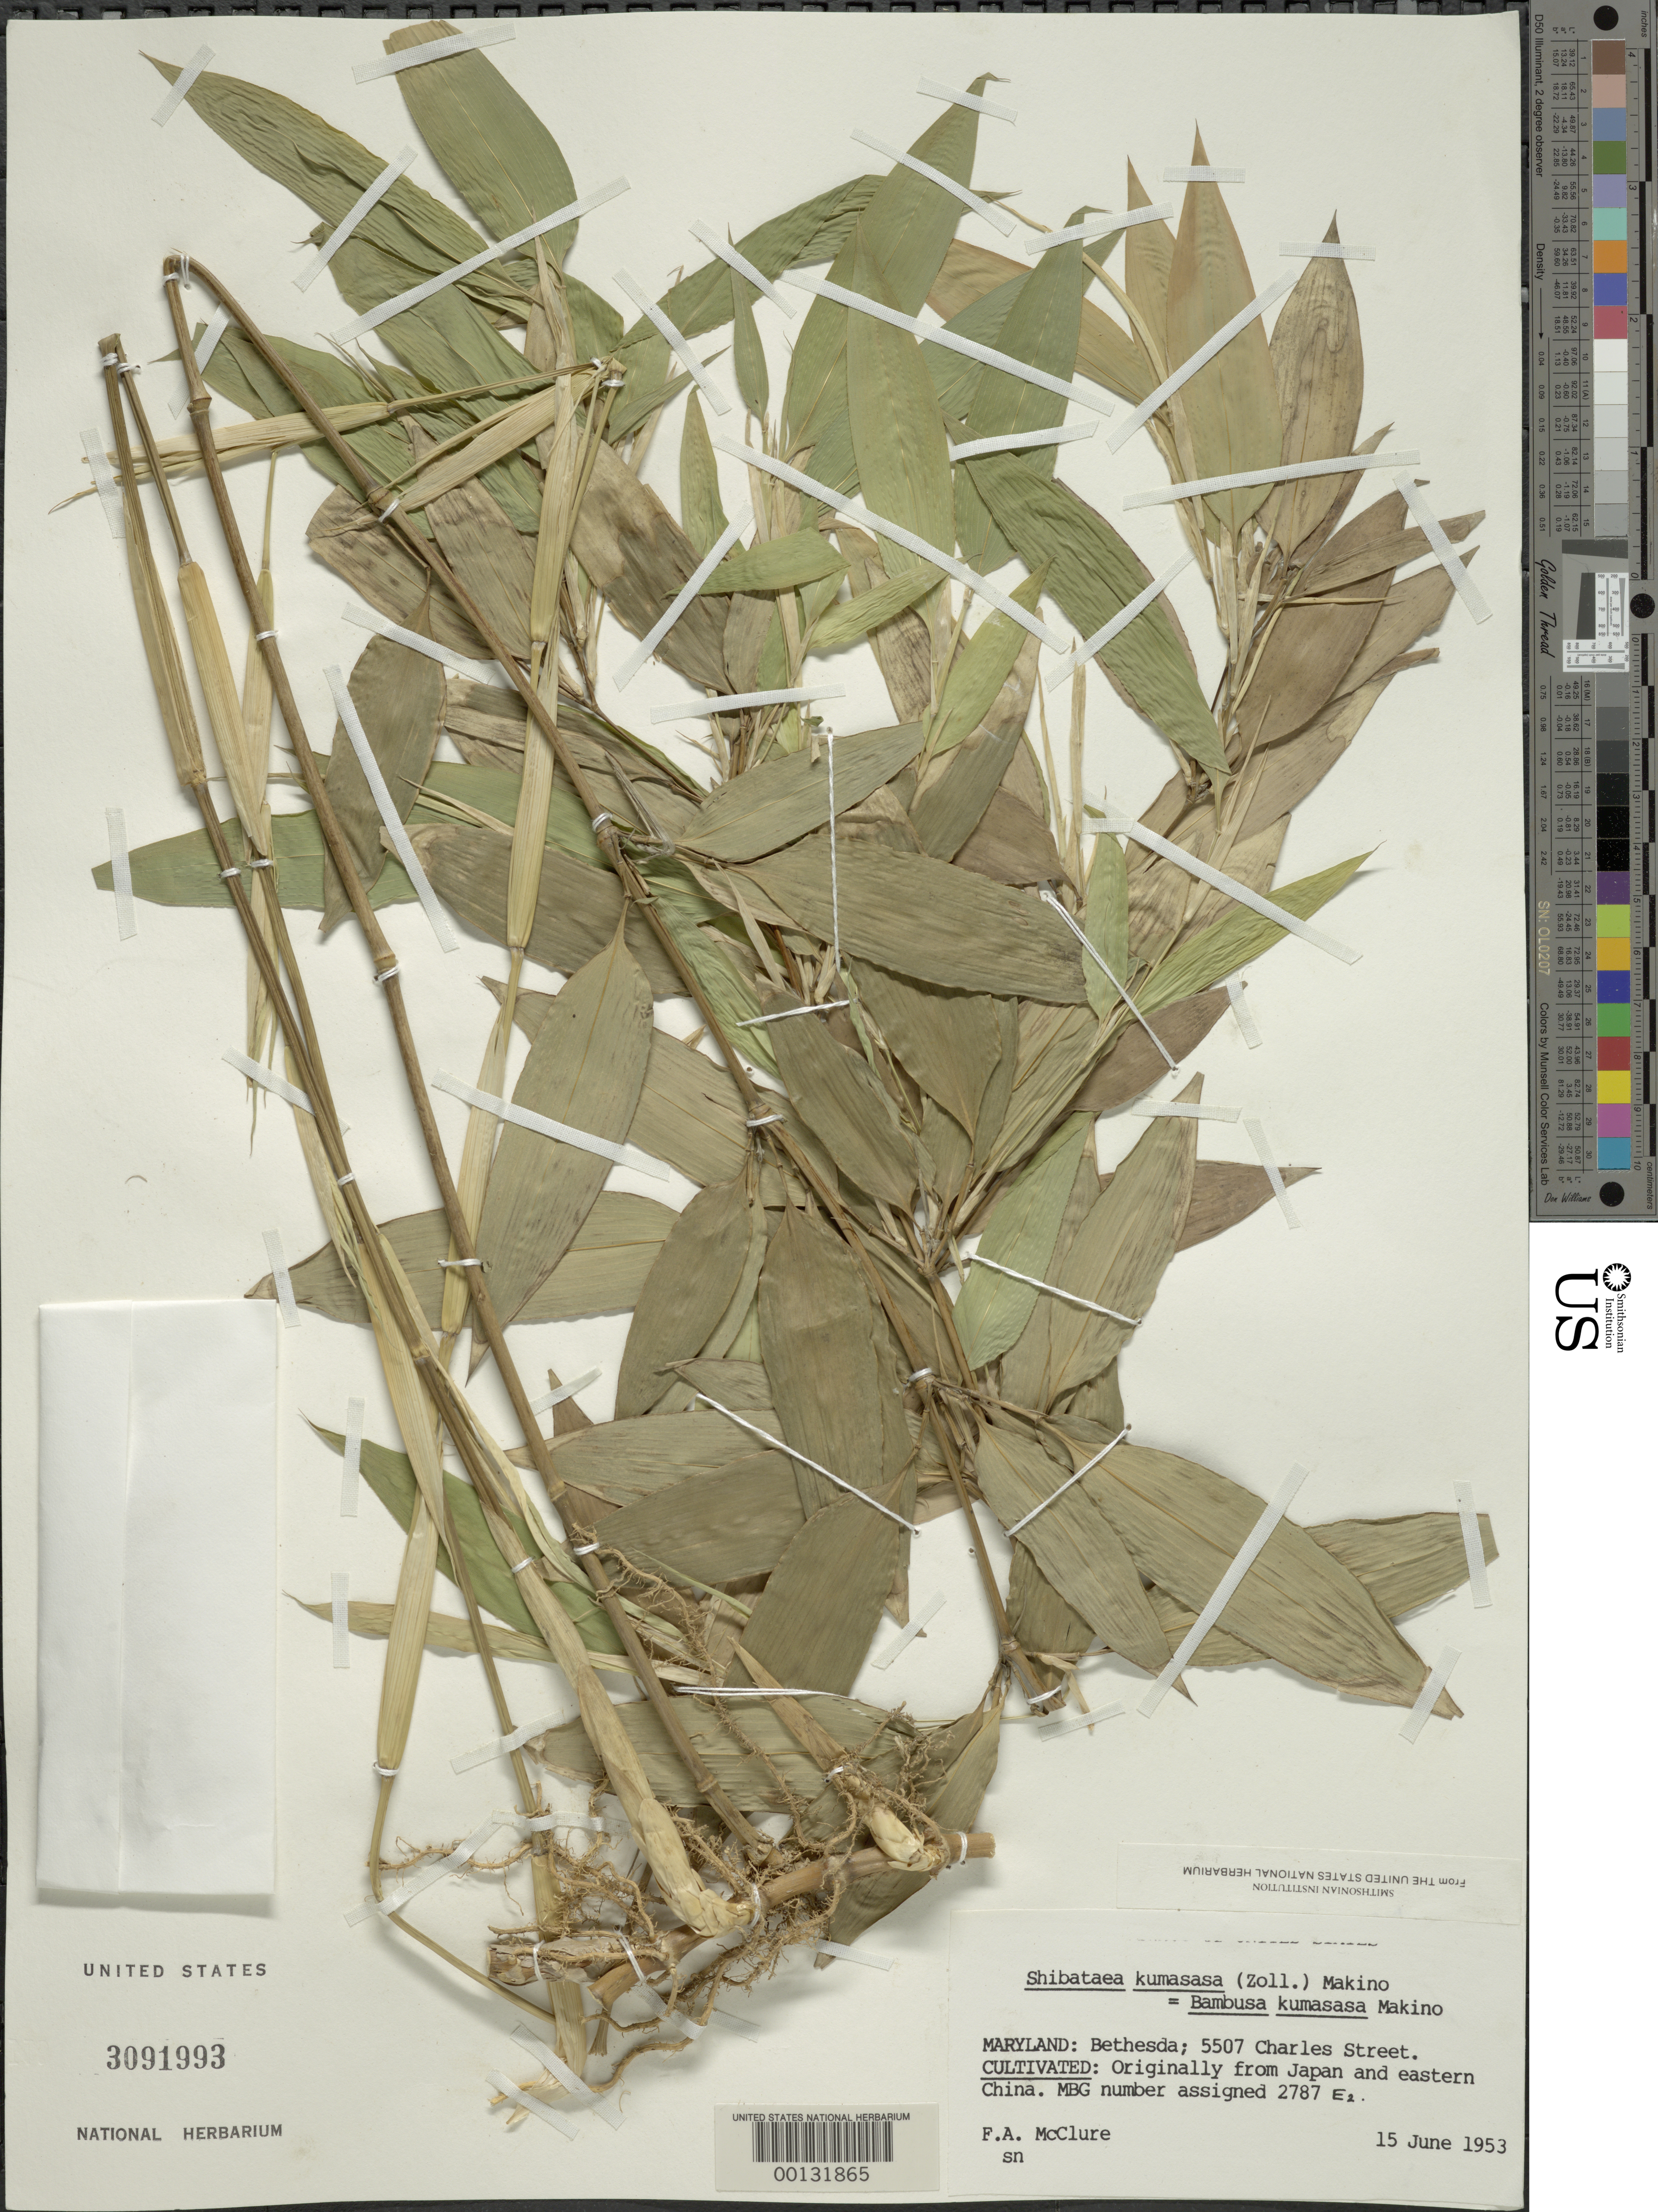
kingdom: Plantae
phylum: Tracheophyta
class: Liliopsida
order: Poales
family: Poaceae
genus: Bambusa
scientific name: Bambusa kumasasa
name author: Zoll.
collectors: F. A. McClure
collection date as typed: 15 Jun 1953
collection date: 1953-06-15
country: United States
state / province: Maryland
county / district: Montgomery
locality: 5507 Charles Street, Bethesda (McClure's garden)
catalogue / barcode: US 3091993